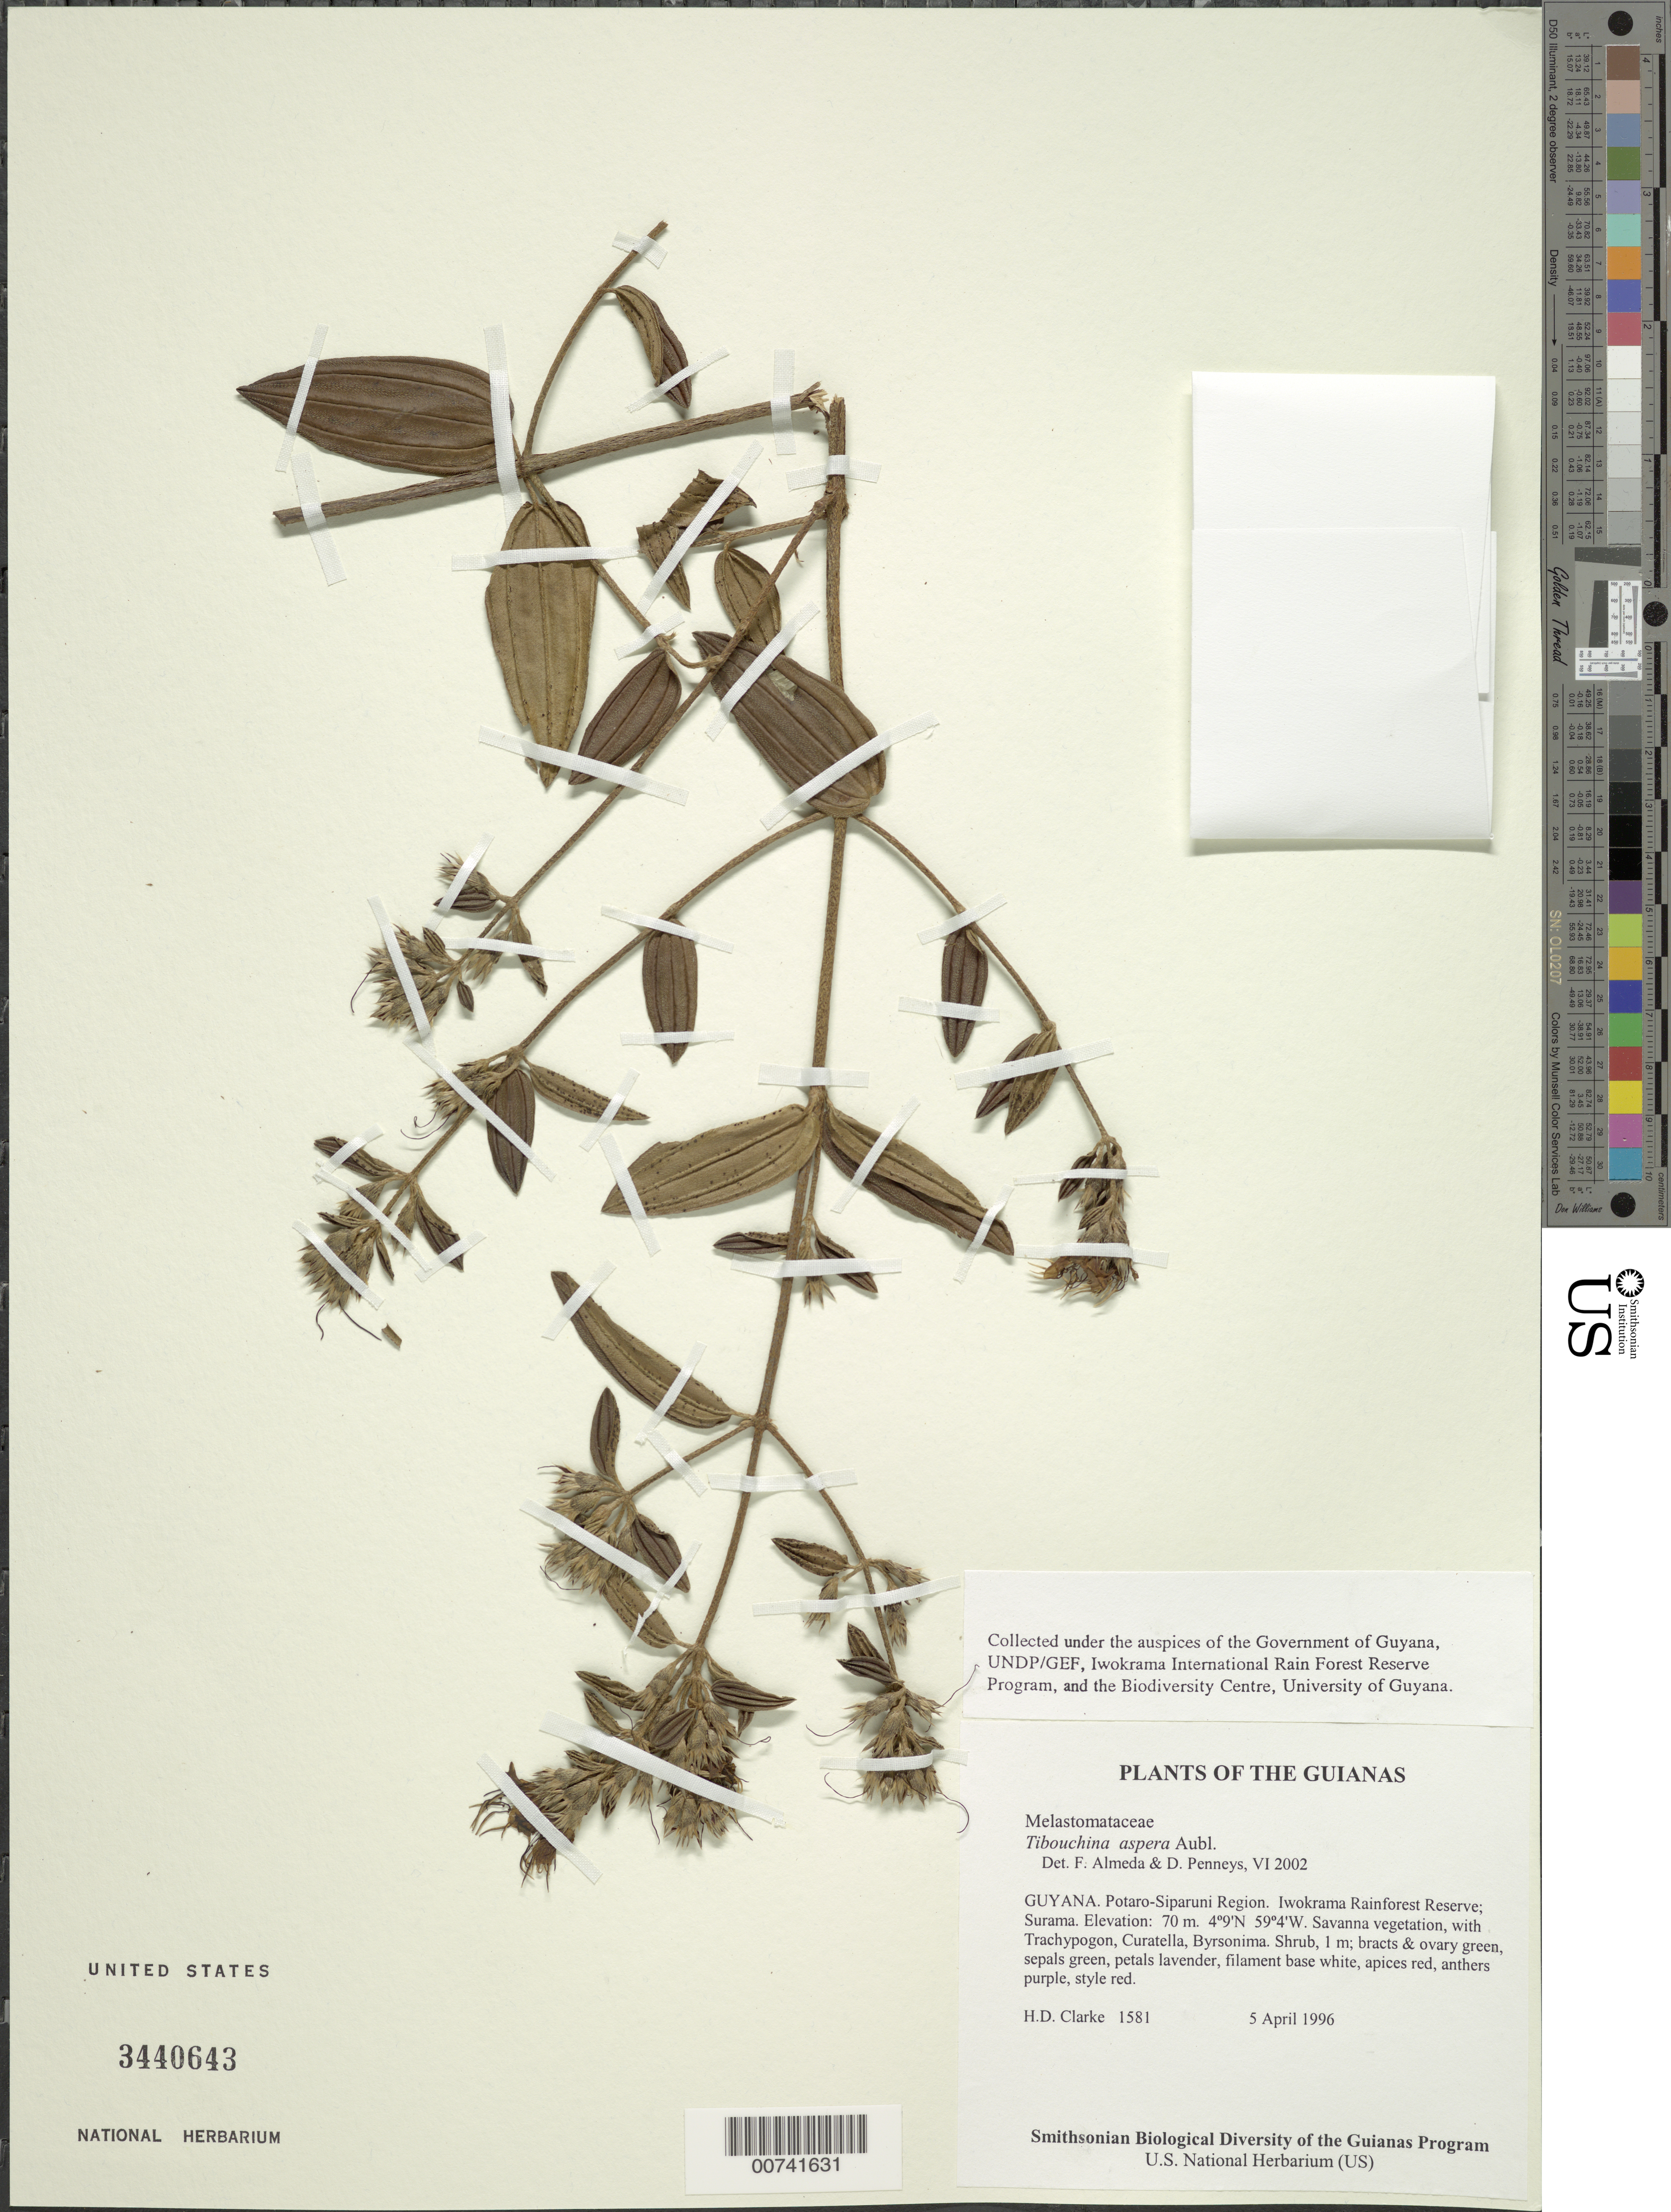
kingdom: Plantae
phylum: Tracheophyta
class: Magnoliopsida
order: Myrtales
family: Melastomataceae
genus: Tibouchina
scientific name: Tibouchina aspera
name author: Aubl.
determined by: Almeda, F.; Penneys, D. S.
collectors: H. D. Clarke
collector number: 1581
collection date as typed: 5 April 1996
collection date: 1996-04-05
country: Guyana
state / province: Potaro-Siparuni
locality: Iwokrama Rainforest Reserve; Surama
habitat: Savanna vegetation, with Trachypogon, Curatella, Byrsonima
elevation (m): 70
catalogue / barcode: US 3440643